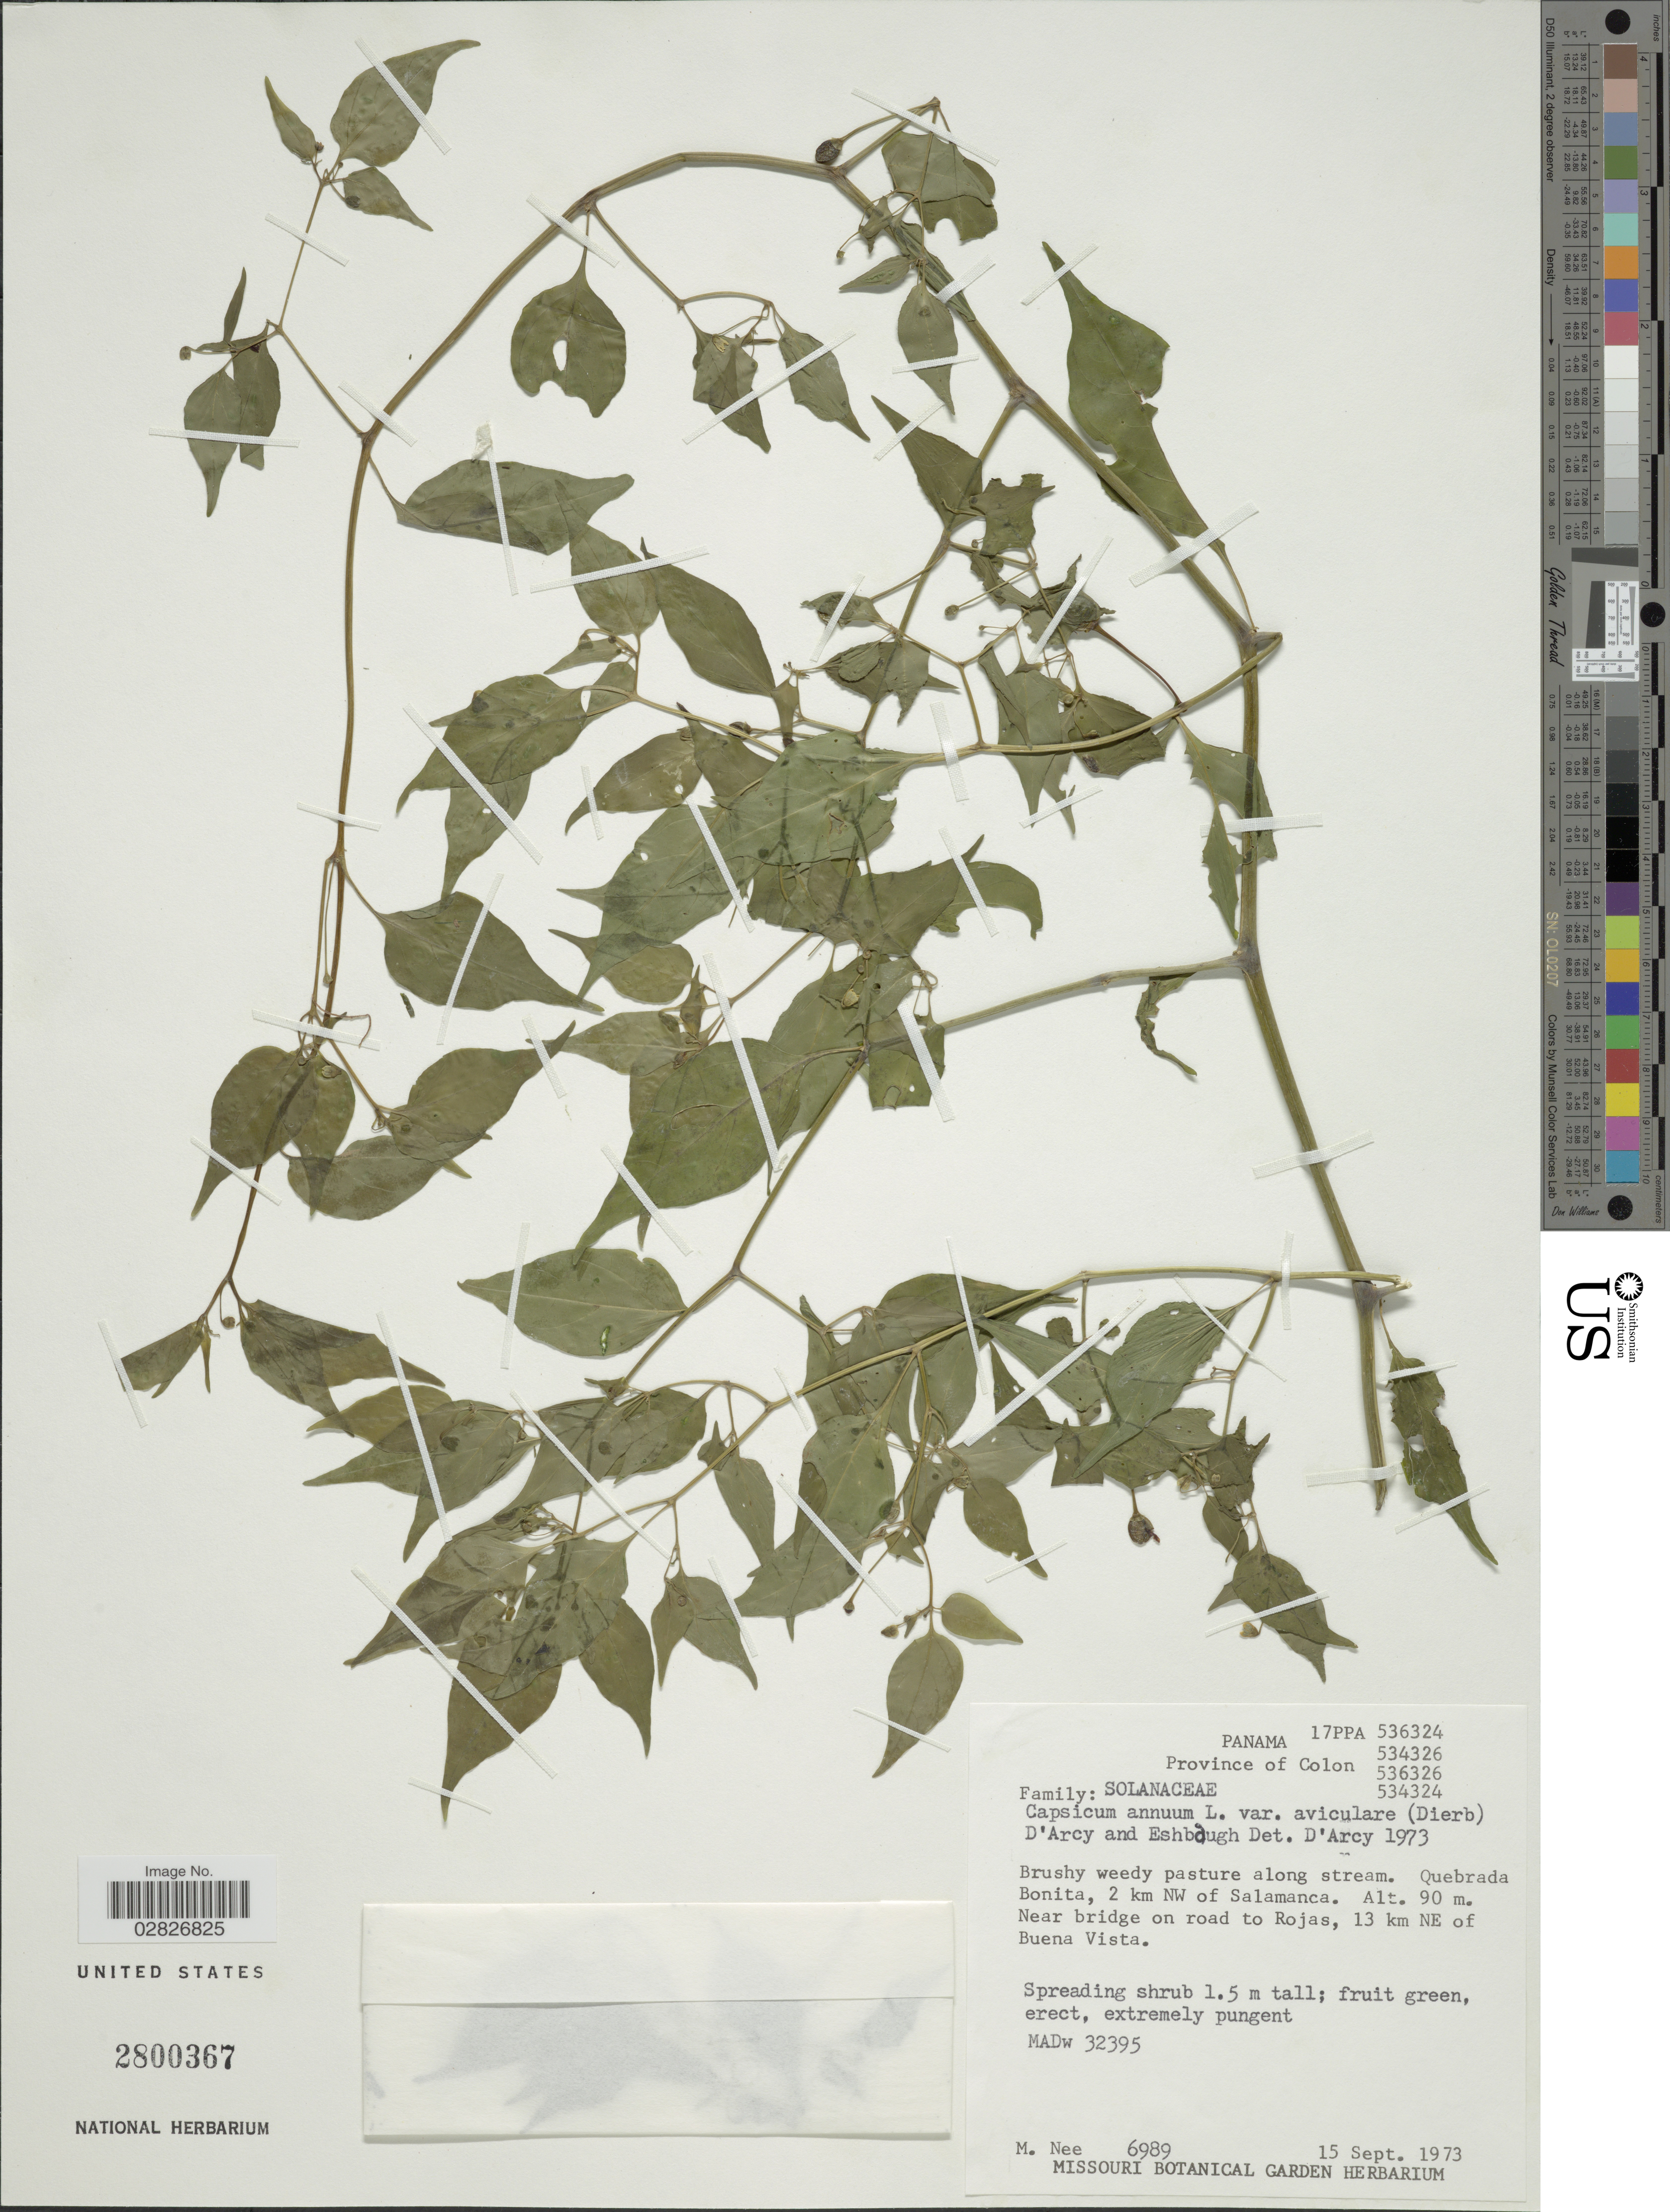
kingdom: Plantae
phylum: Tracheophyta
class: Magnoliopsida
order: Solanales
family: Solanaceae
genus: Capsicum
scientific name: Capsicum annuum var. aviculare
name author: (Dierb.) D'Arcy & Eshbaugh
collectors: M. Nee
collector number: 6989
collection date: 1973-09-15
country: Panama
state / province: Colón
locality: Quebrada Bonita, 2 km NW of Salamanca, Near bridge on road to Rojas, 13 km NE of Buena Vista.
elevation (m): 90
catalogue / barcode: US 2800367